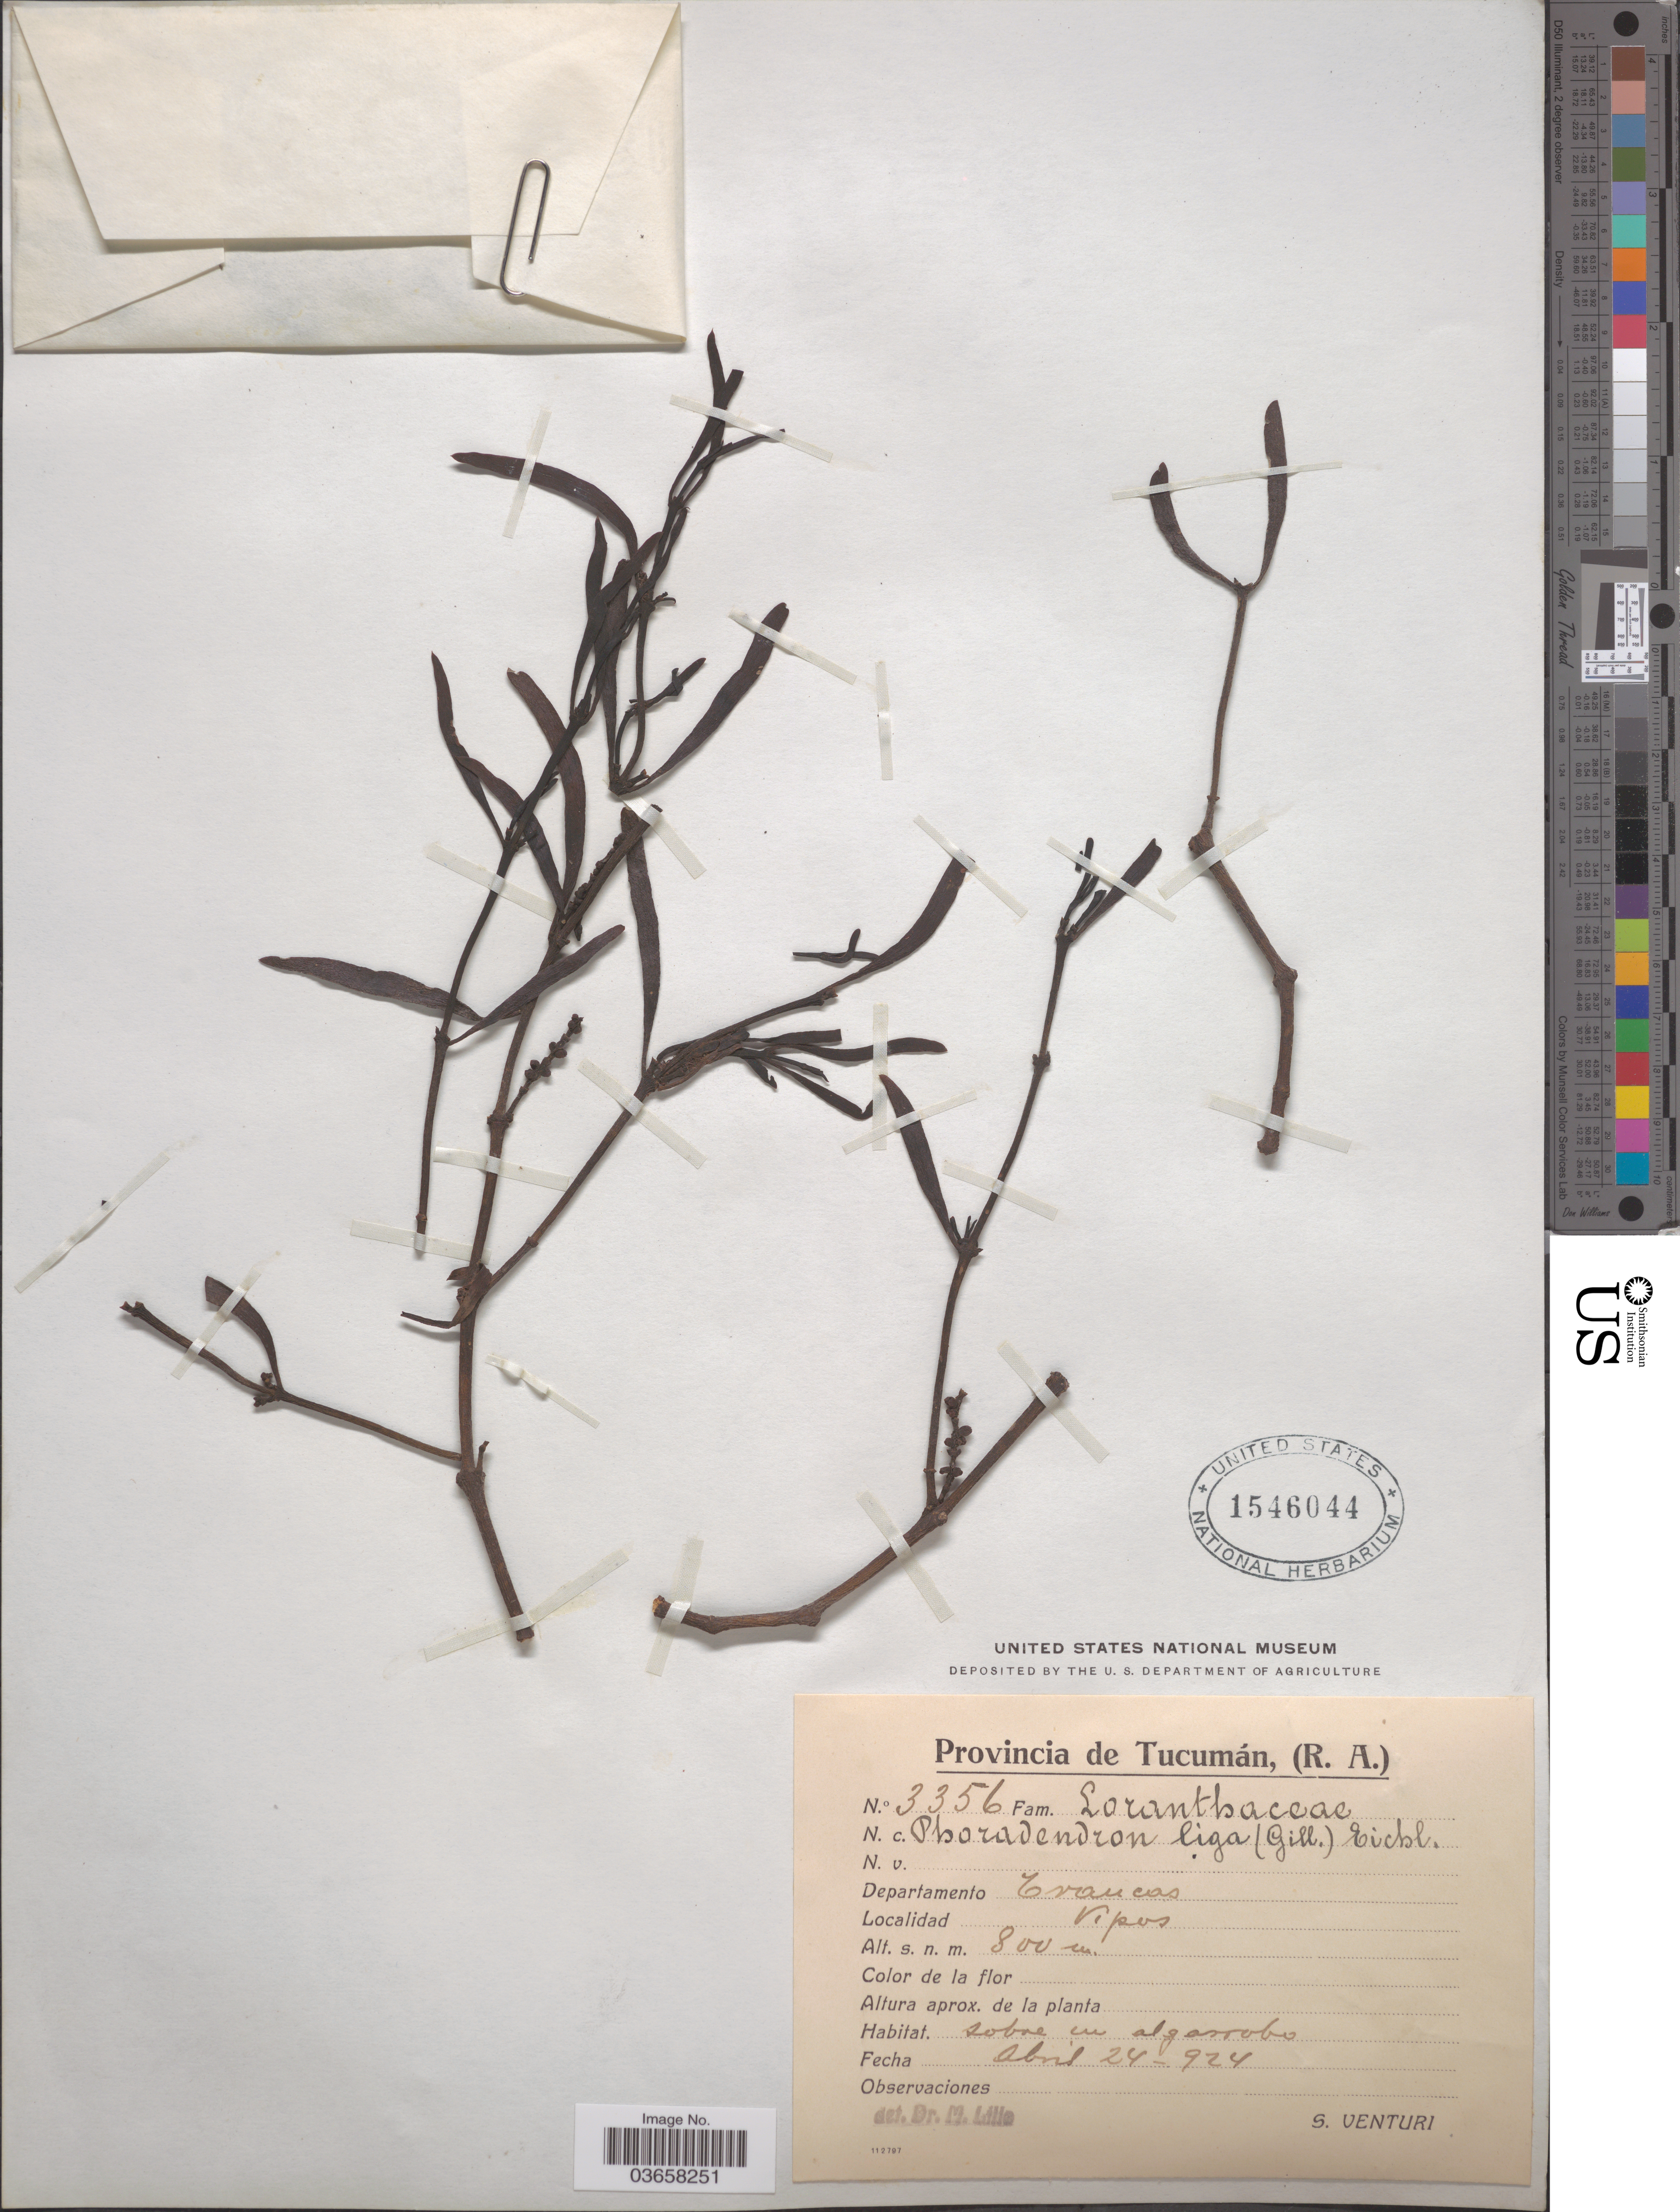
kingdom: Plantae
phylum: Tracheophyta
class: Magnoliopsida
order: Santalales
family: Viscaceae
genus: Phoradendron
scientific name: Phoradendron liga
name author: (Gillies ex Hook. & Arn.) Eichler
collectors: S. Venturi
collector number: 3356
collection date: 1924-04-24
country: Argentina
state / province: Tucuman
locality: Departamento Trancas. Vipos.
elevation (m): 800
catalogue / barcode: US 1546044